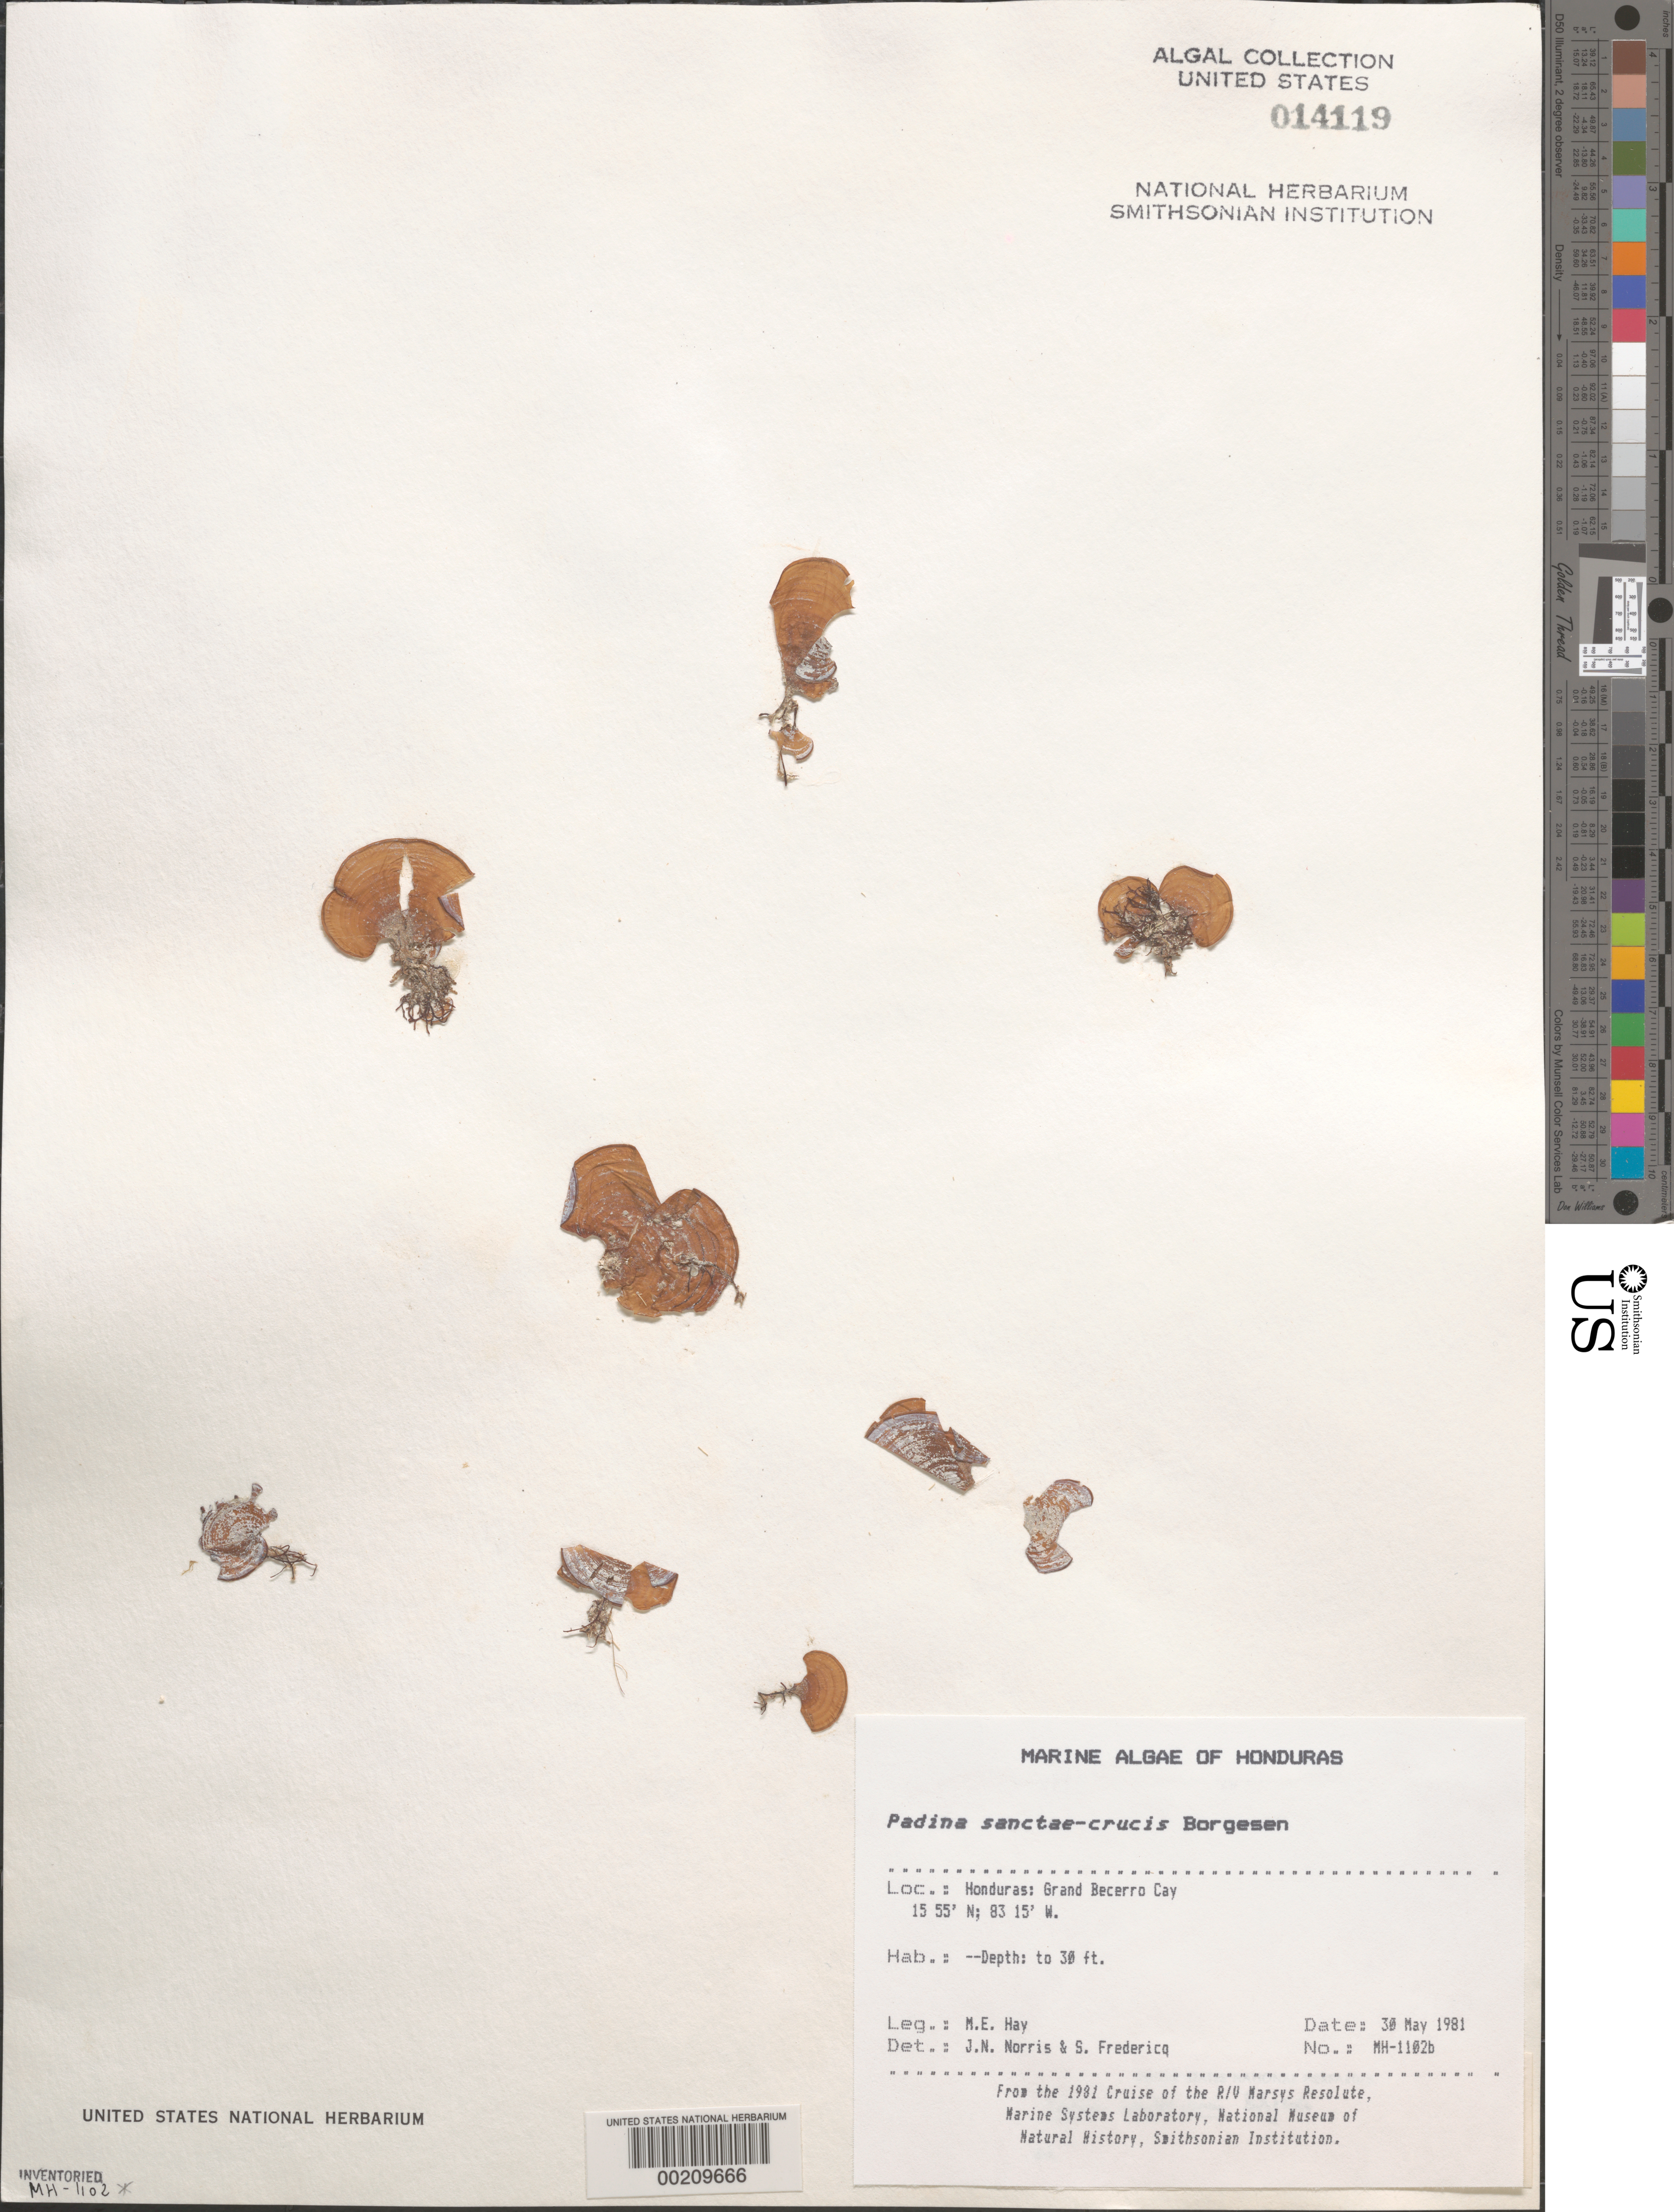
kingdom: Chromista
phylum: Ochrophyta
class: Phaeophyceae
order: Dictyotales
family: Dictyotaceae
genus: Padina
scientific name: Padina sanctae-crucis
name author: Børgesen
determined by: Norris, J. N.; Fredericq, S.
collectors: M. E. Hay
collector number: MEH-1102b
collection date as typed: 30 May 1981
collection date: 1981-05-30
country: Honduras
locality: Grand becerro cay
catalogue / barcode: US 14119